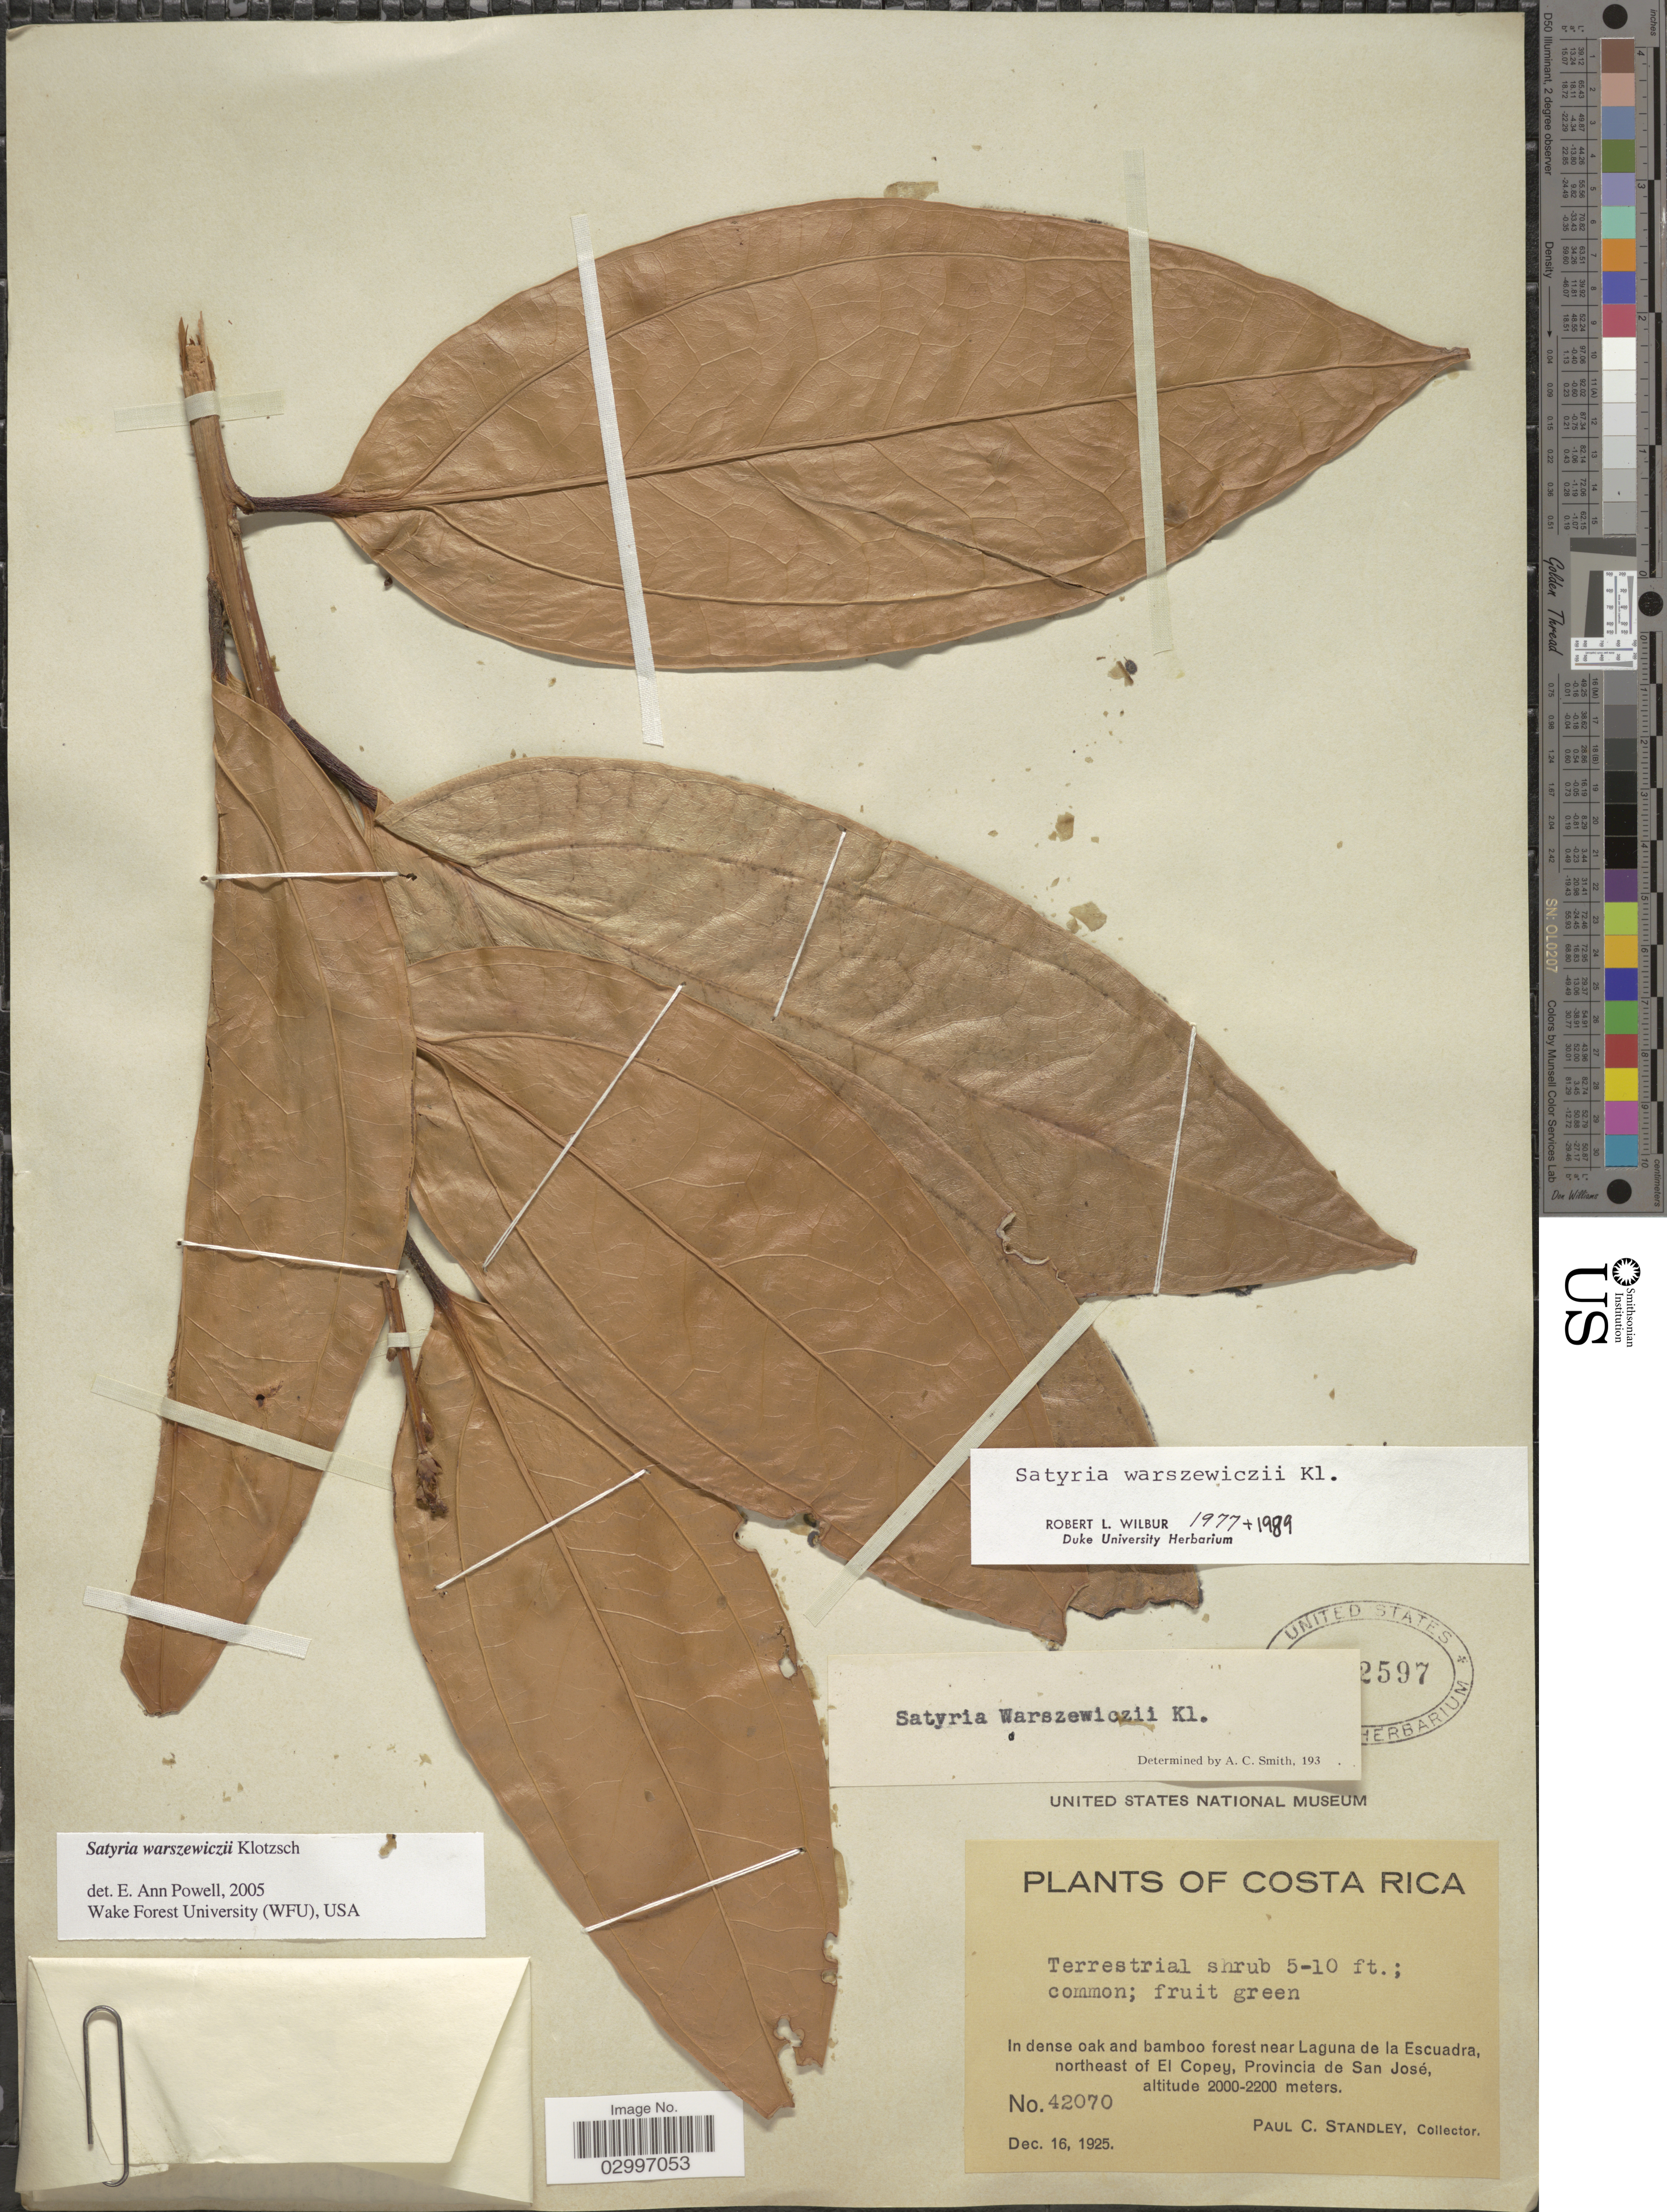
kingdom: Plantae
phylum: Tracheophyta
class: Magnoliopsida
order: Ericales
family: Ericaceae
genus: Satyria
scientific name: Satyria warszewiczii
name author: Klotzsch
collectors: P. C. Standley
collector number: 42070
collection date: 1925-12-16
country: Costa Rica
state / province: San José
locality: In dense oak and bamboo forest near Laguna de la Escuandra, northeast of El Copey, Provincia de San José.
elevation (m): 2000